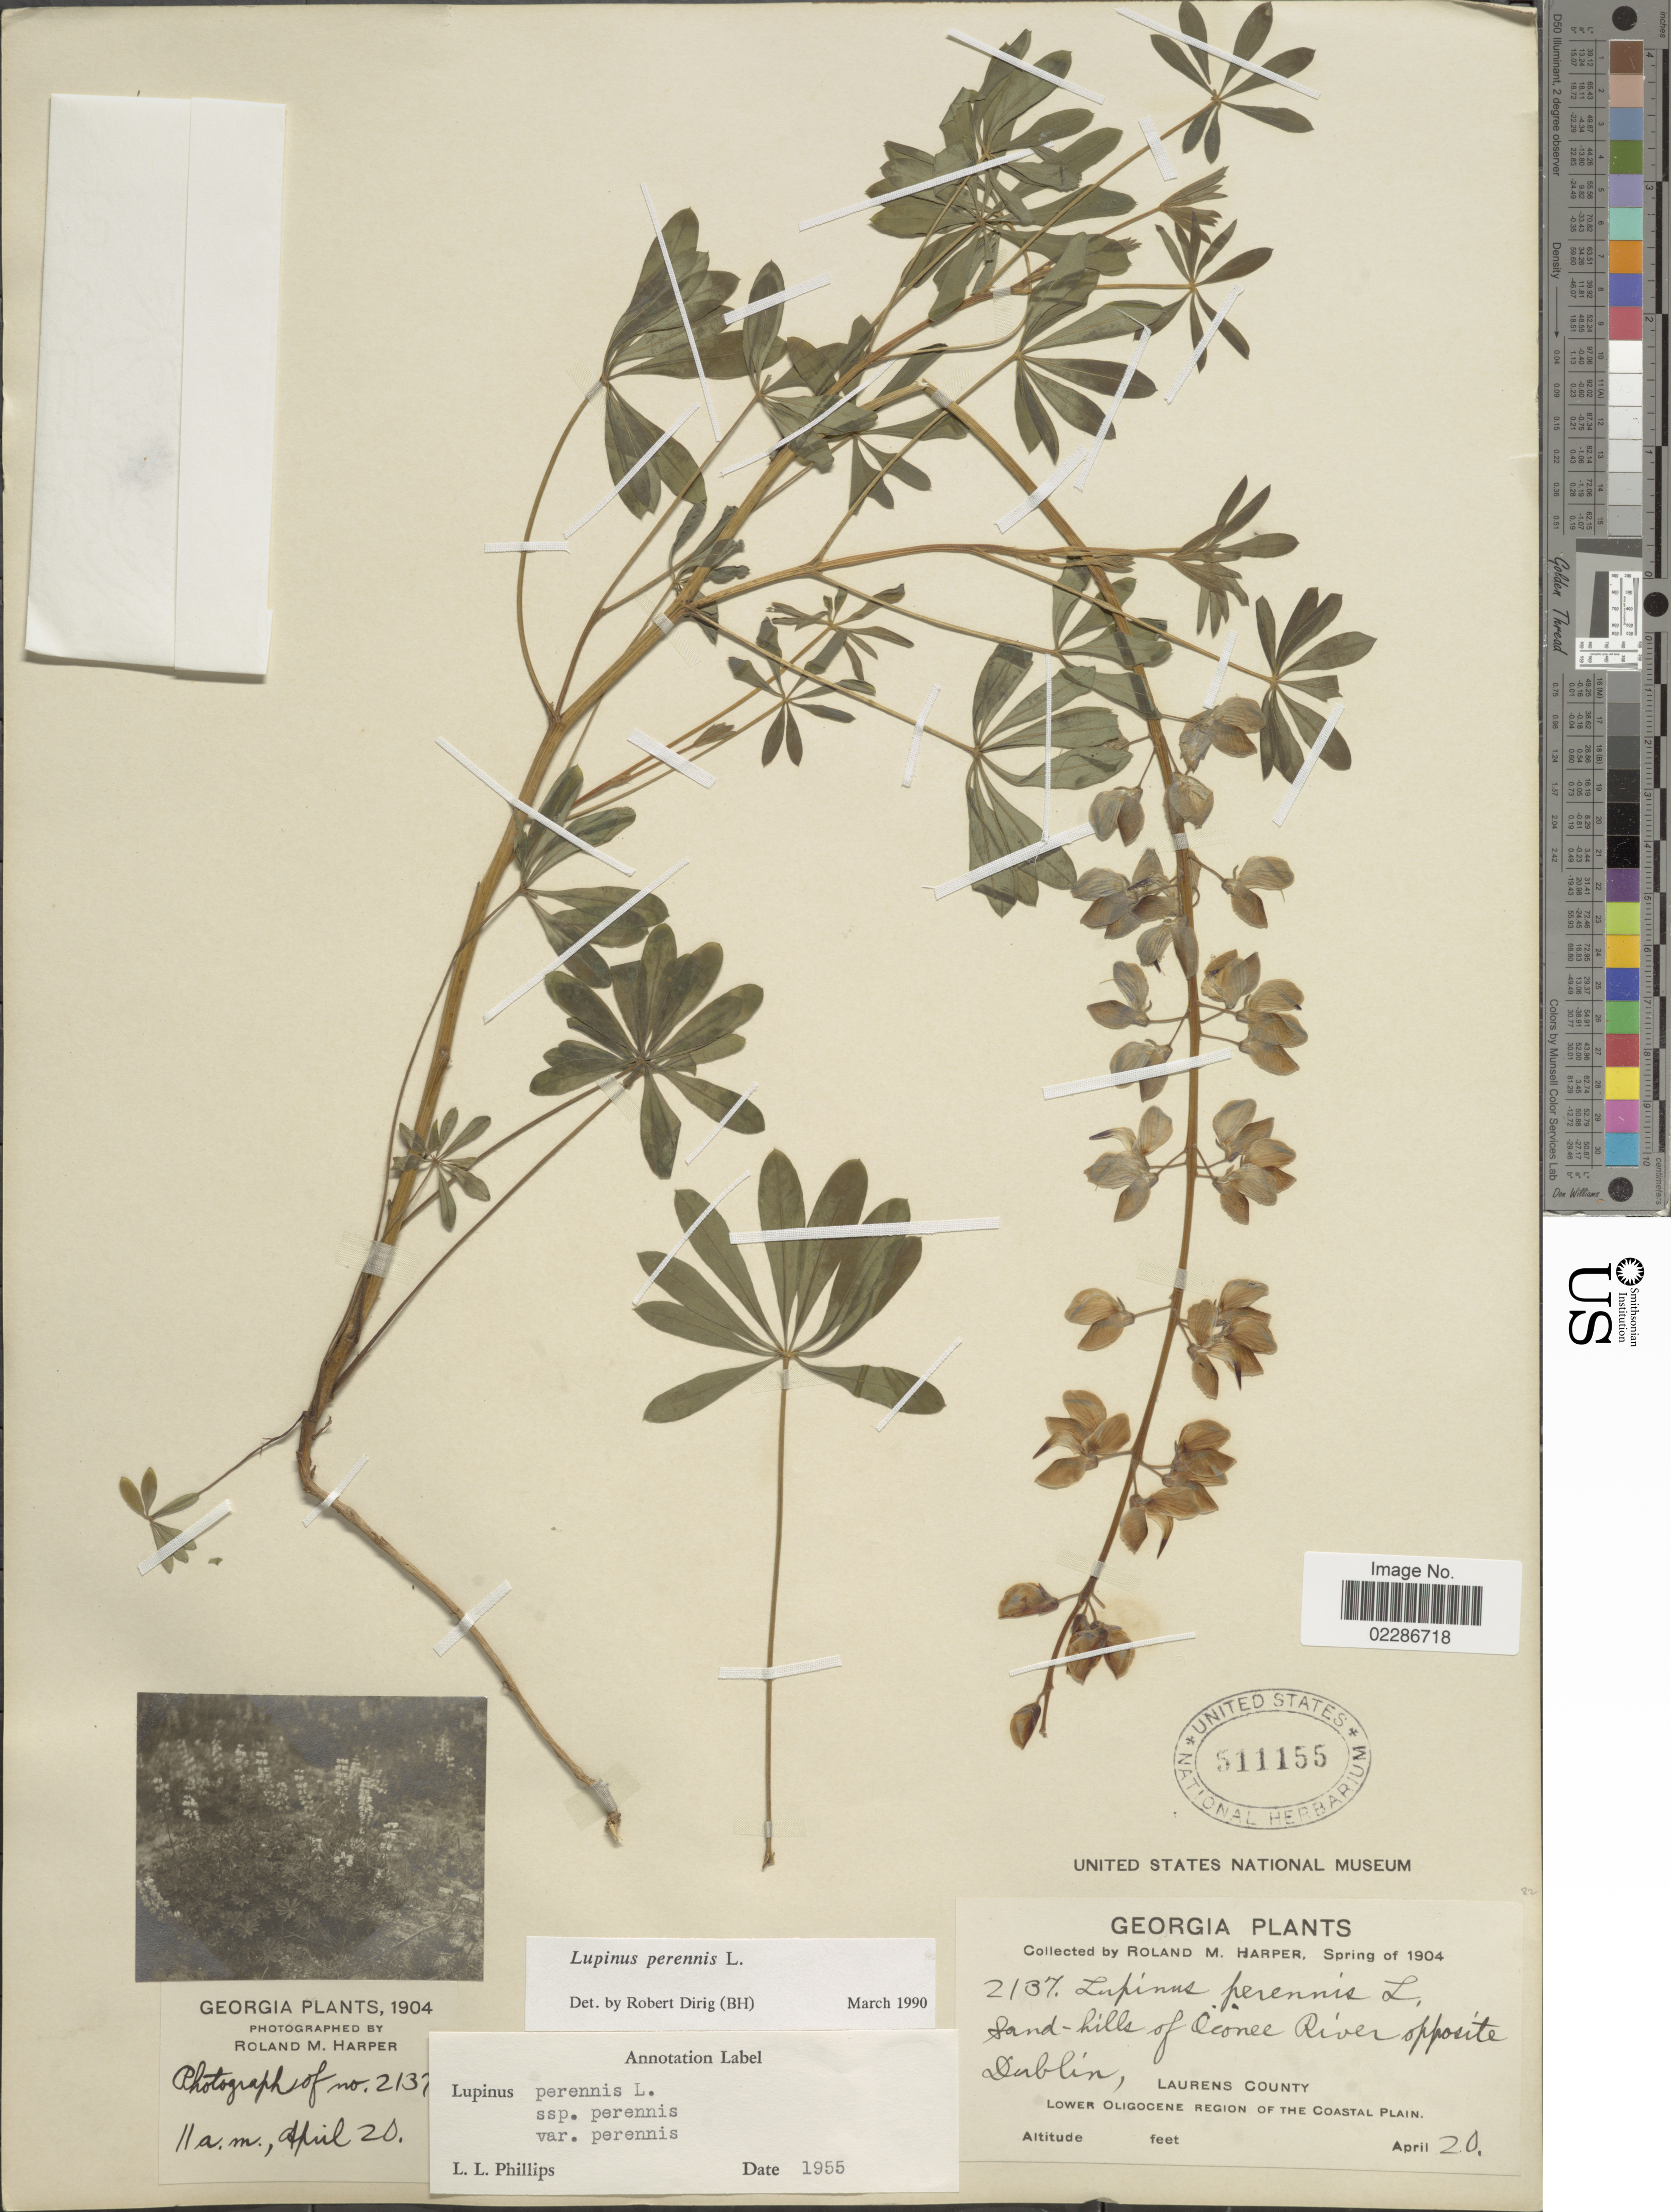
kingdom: Plantae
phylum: Tracheophyta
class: Magnoliopsida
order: Fabales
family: Fabaceae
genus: Lupinus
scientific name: Lupinus perennis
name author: L.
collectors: R. M. Harper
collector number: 2173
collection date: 1904-04-20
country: United States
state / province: Georgia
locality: Sand-hills of oconee River opposite Dublin, Laaurens County, Lower Oligocene Region of the Coastal Plain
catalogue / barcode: US 511155